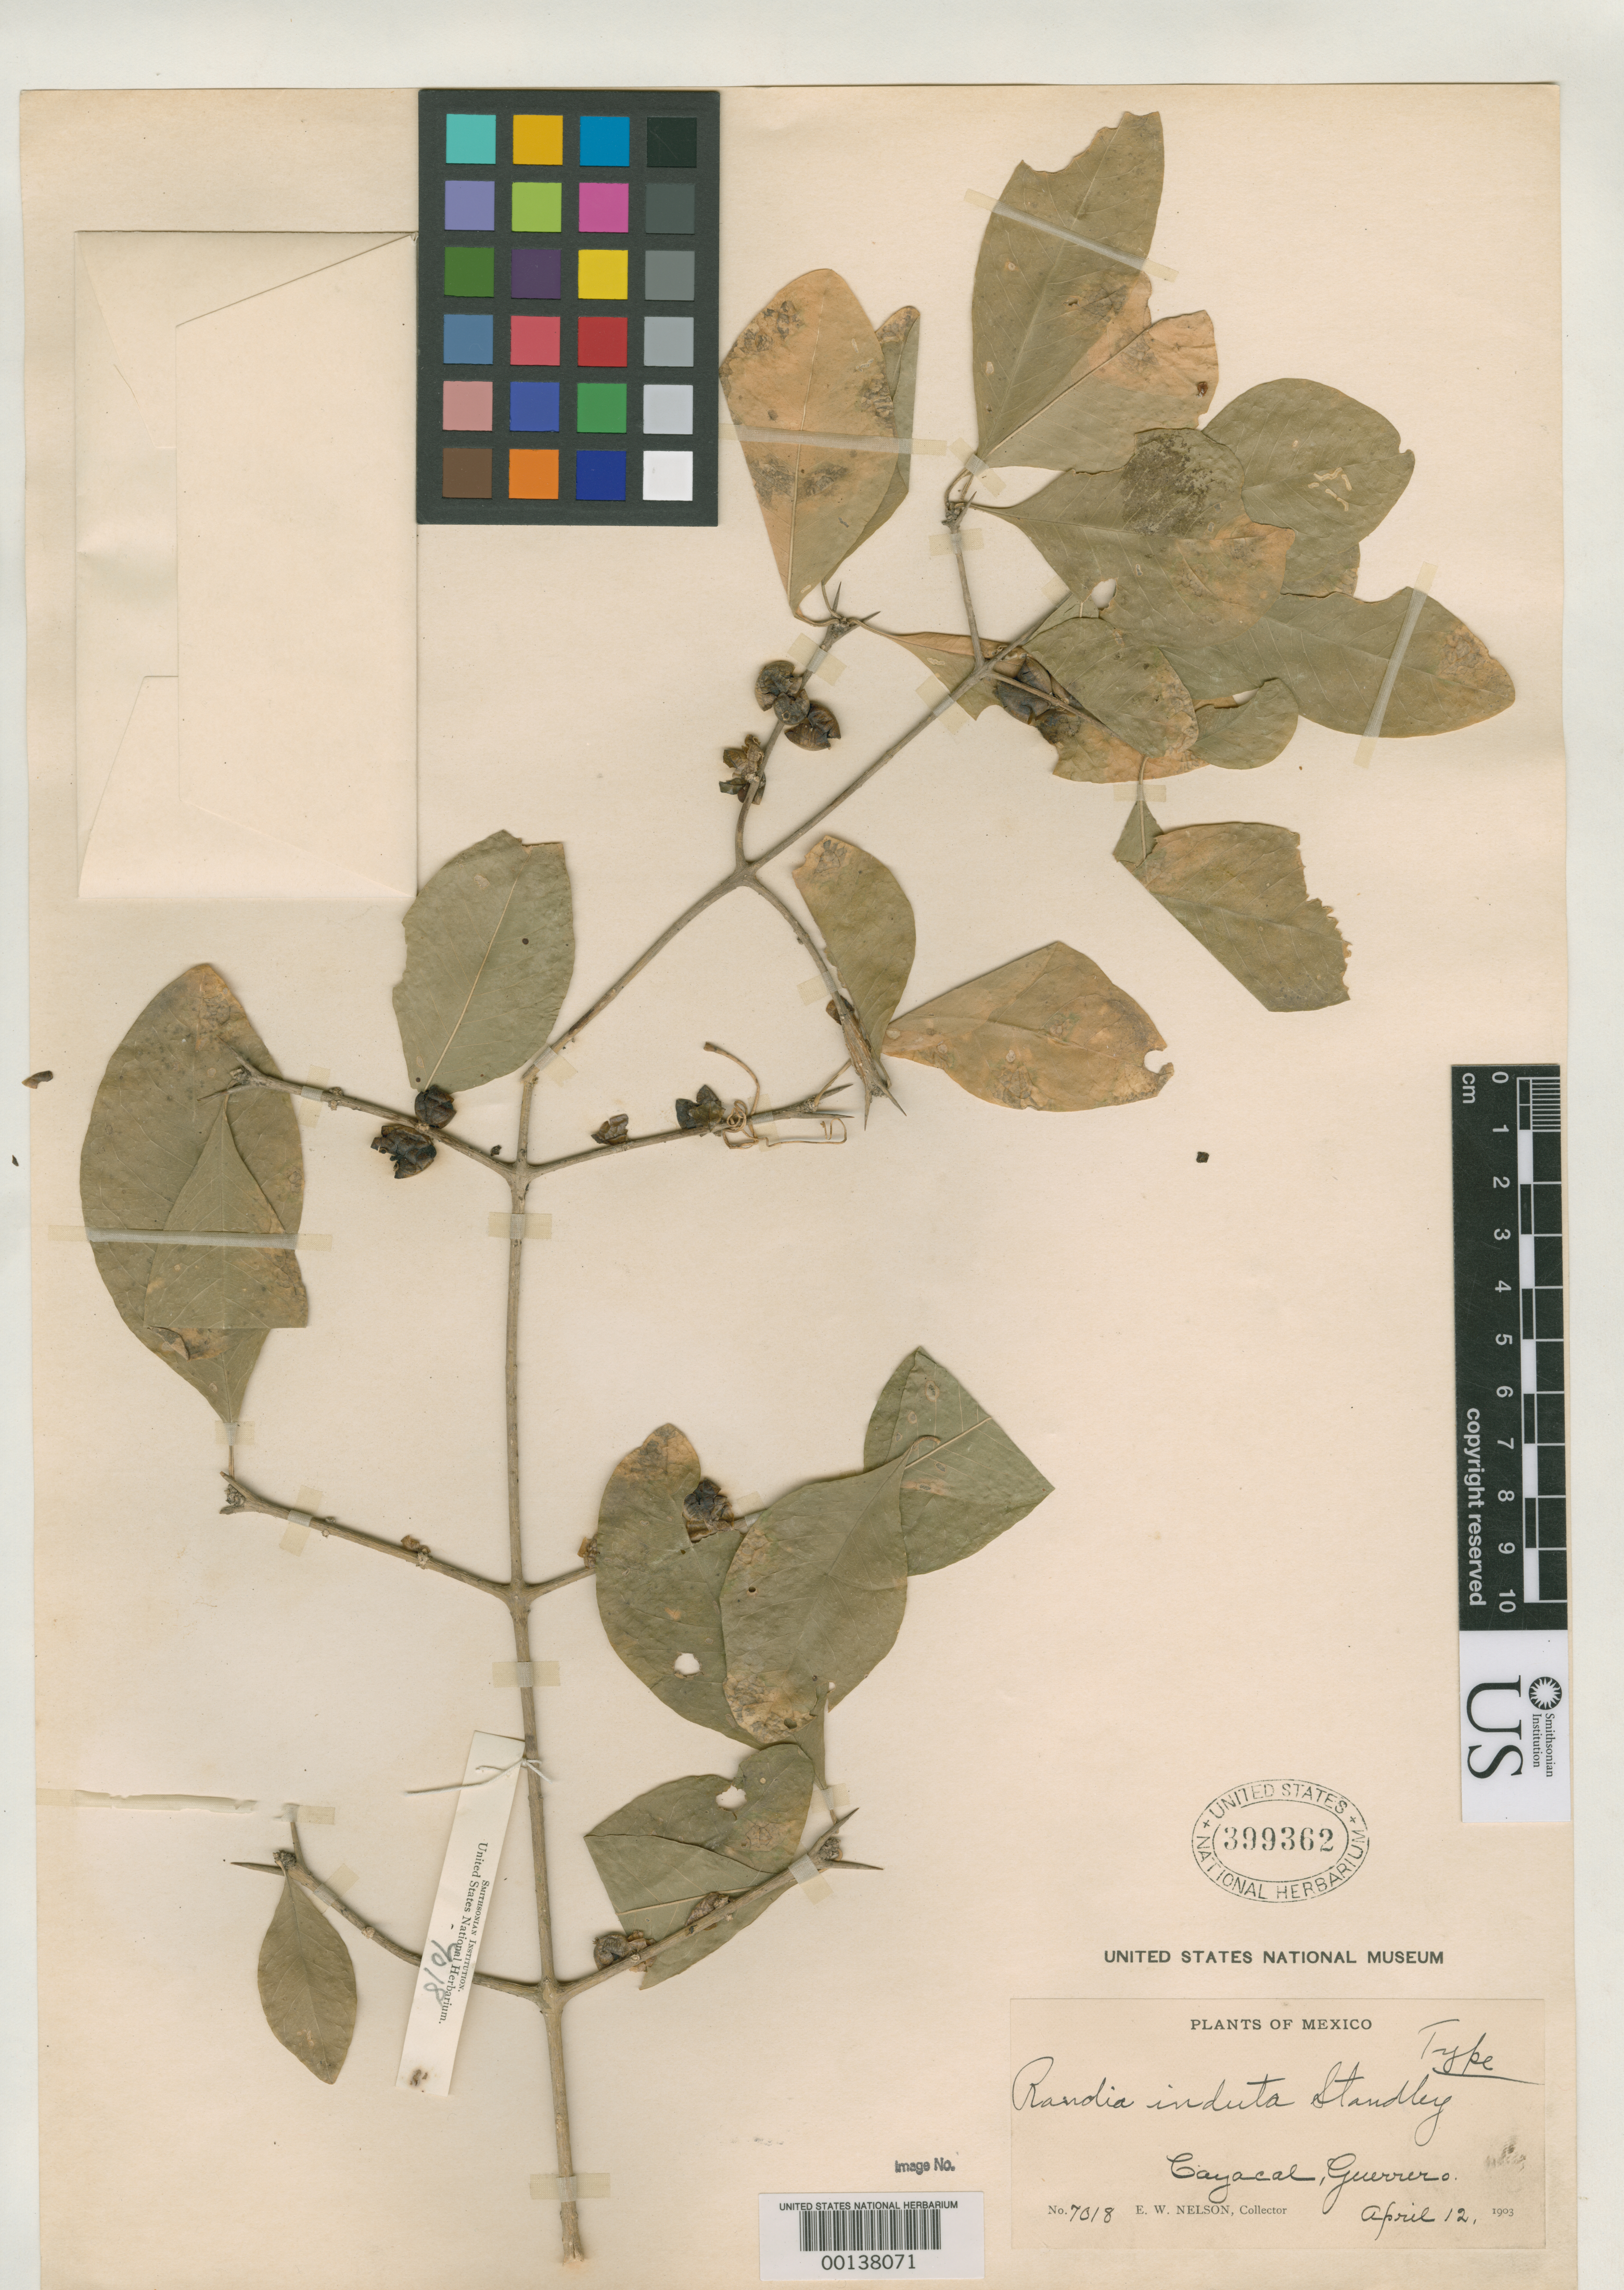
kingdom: Plantae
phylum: Tracheophyta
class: Magnoliopsida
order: Gentianales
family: Rubiaceae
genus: Randia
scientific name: Randia induta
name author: Standl.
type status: Holotype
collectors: E. W. Nelson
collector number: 7018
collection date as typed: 12 Apr 1903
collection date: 1903-04-12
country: Mexico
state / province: Guerrero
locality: Cayacol.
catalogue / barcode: US 399362